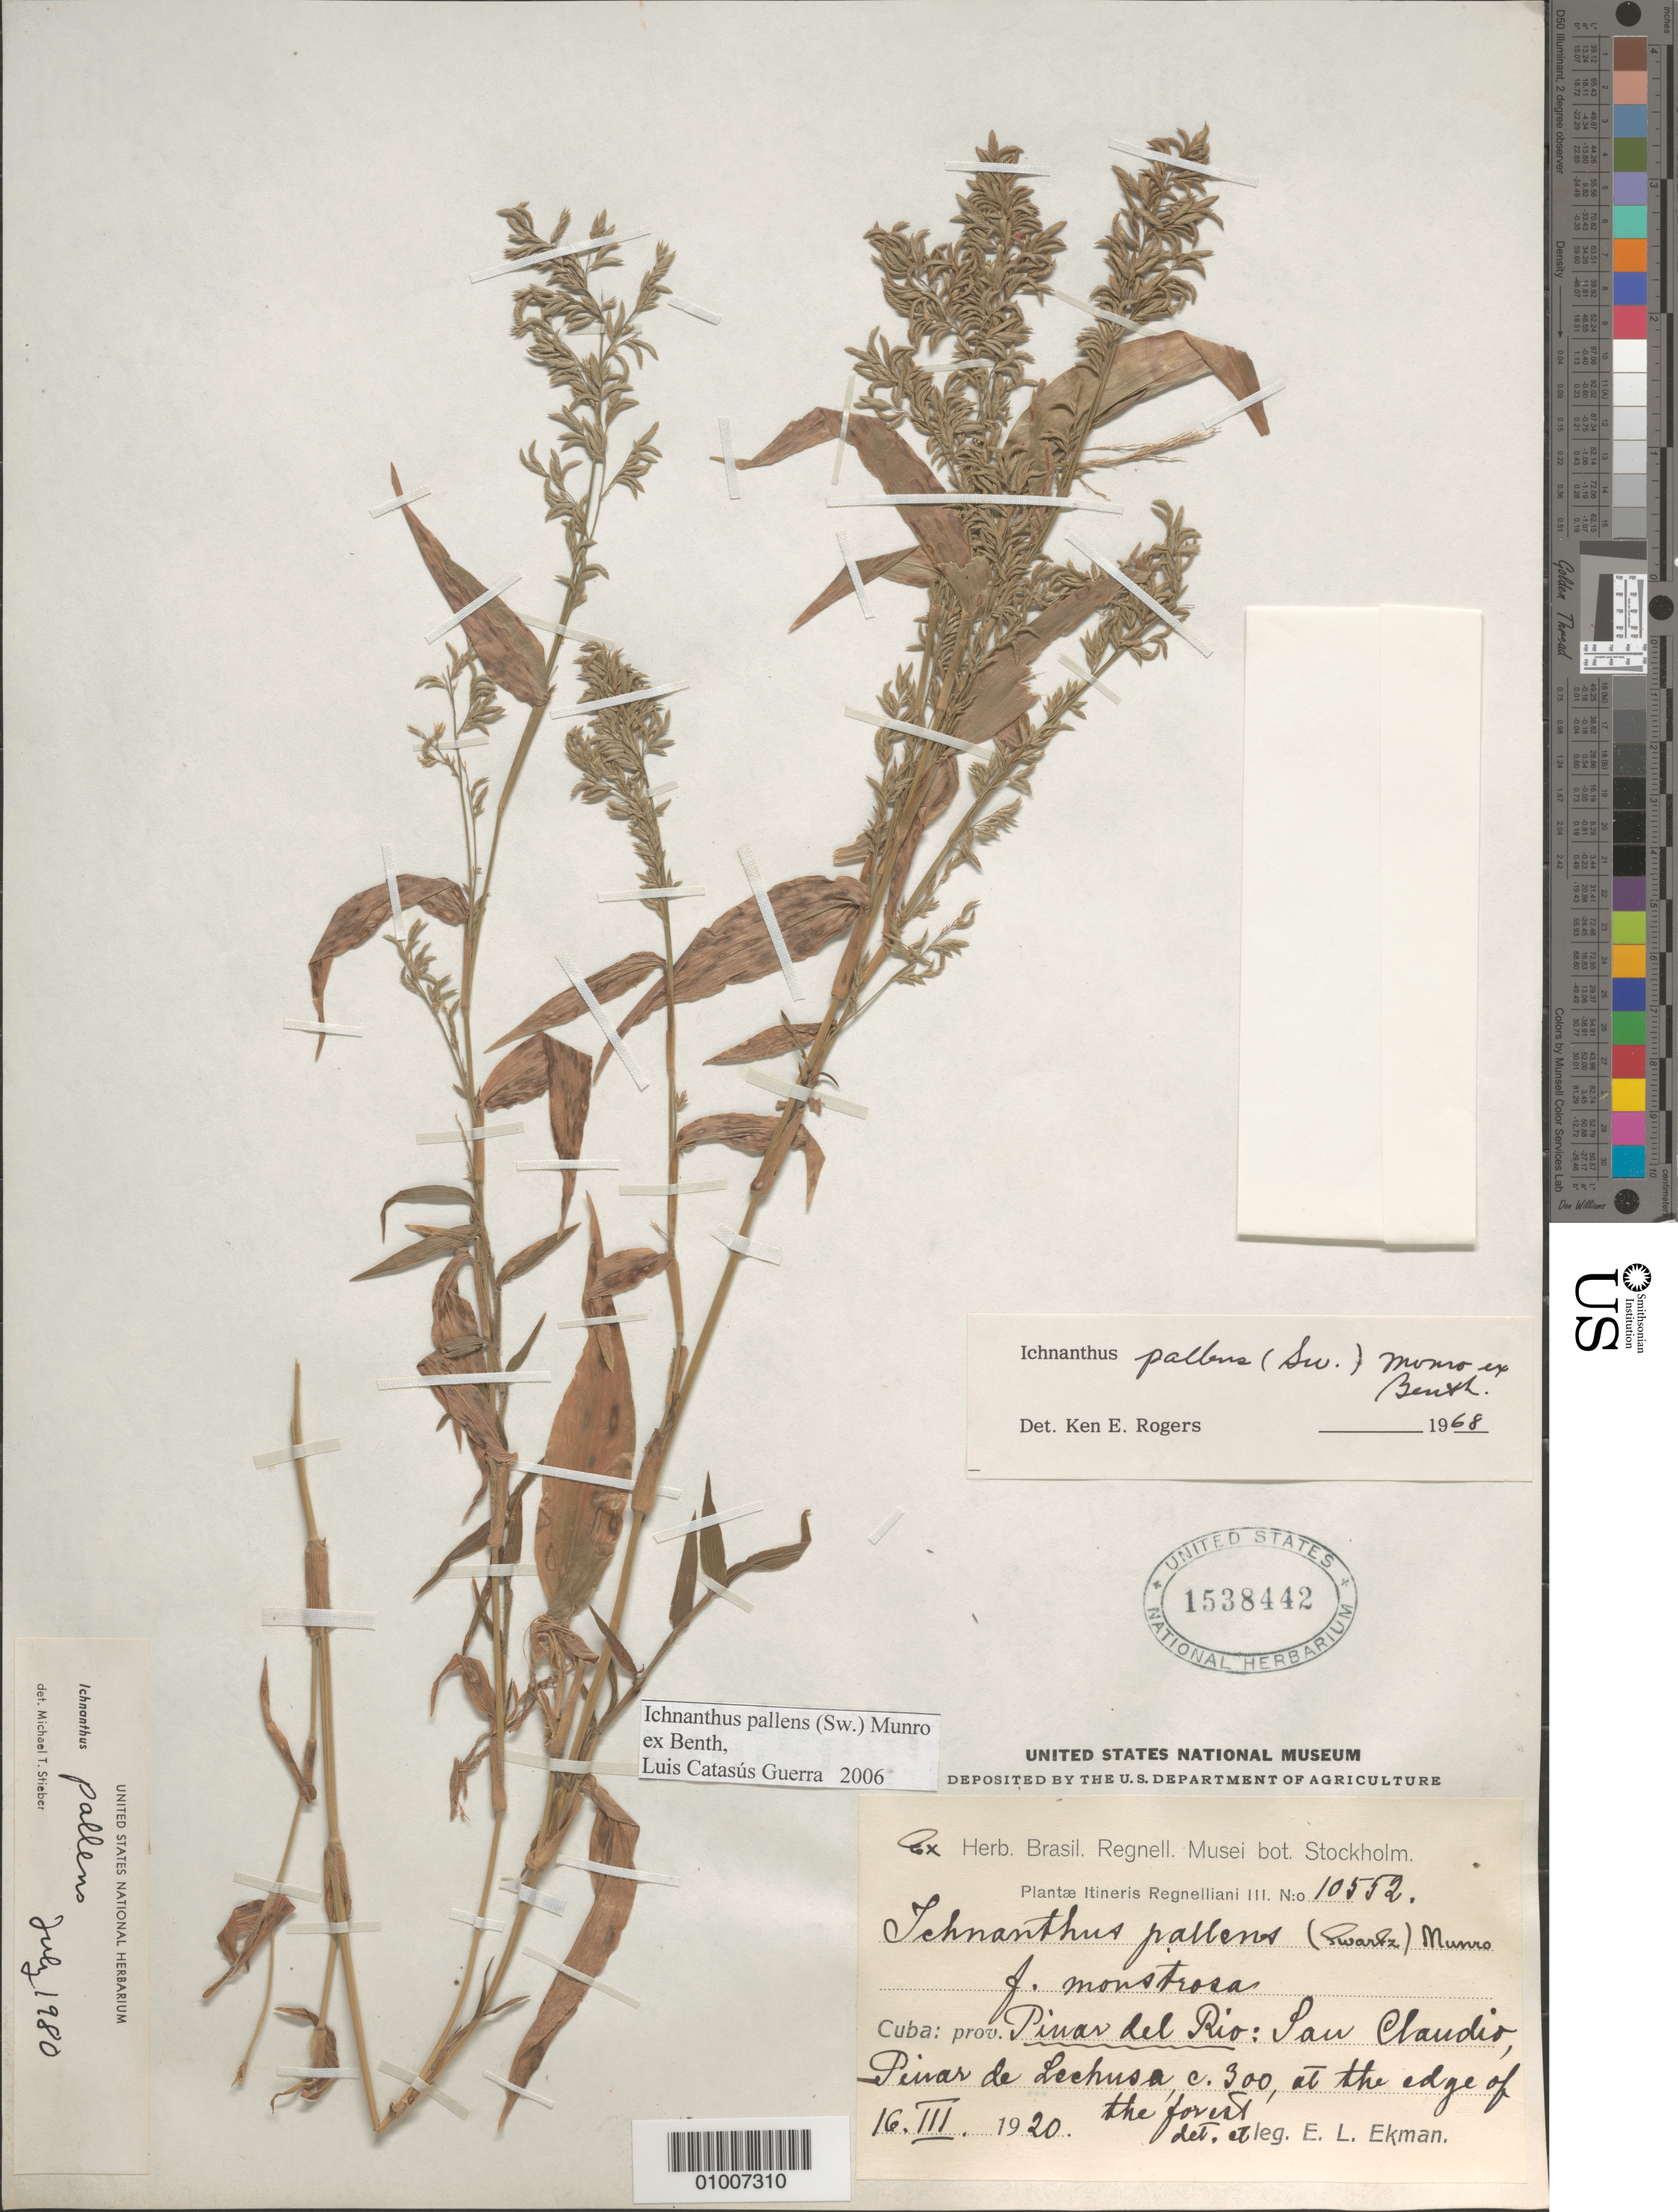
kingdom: Plantae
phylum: Tracheophyta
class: Liliopsida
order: Poales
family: Poaceae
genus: Ichnanthus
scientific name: Ichnanthus pallens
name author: (Sw.) Munro ex Benth.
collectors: E. L. Ekman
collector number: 10552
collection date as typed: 16 Mar 1920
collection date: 1920-03-16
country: Cuba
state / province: Pinar del Rio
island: Cuba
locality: Pinar del Rio, San Claudio, Pinar de Luchusa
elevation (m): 300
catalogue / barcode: US 1538442